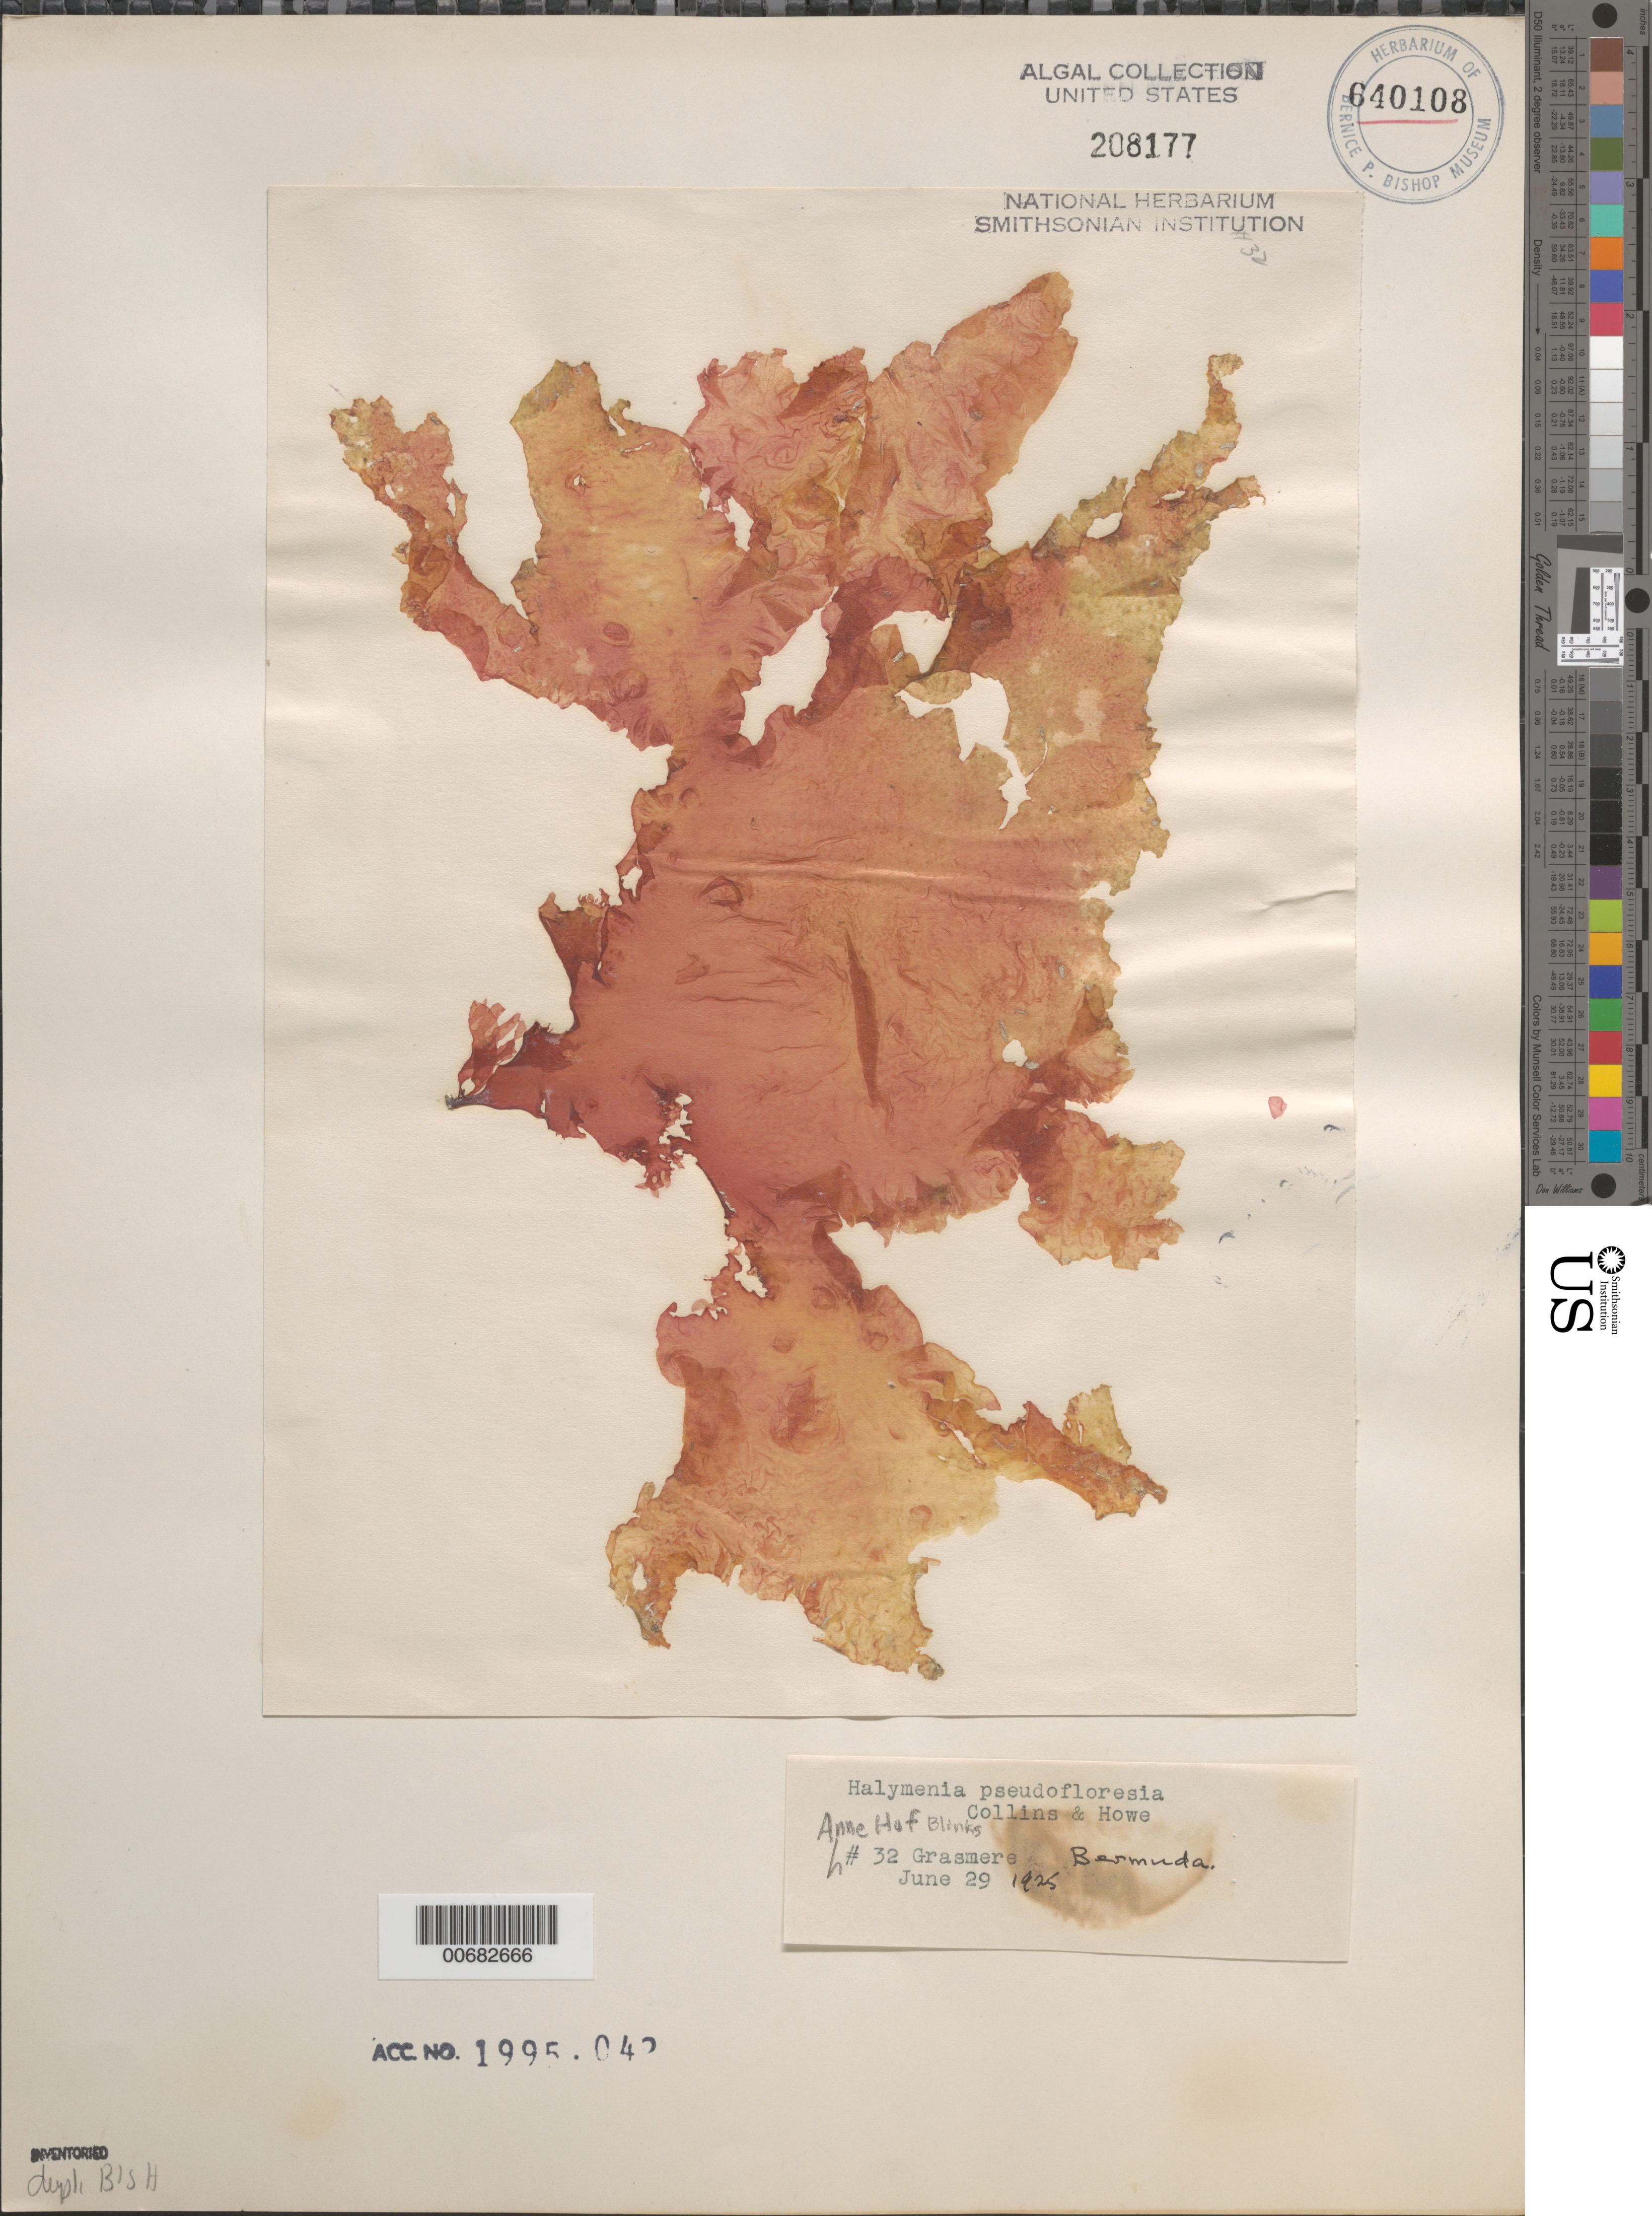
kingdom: Plantae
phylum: Rhodophyta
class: Florideophyceae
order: Halymeniales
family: Halymeniaceae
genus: Halymenia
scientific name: Halymenia pseudofloresia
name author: Collins & M. Howe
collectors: A. Blinks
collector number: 32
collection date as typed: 29 Jun 1925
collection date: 1925-06-29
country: Bermuda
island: Bermuda Island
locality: Grasmere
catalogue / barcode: US 208177